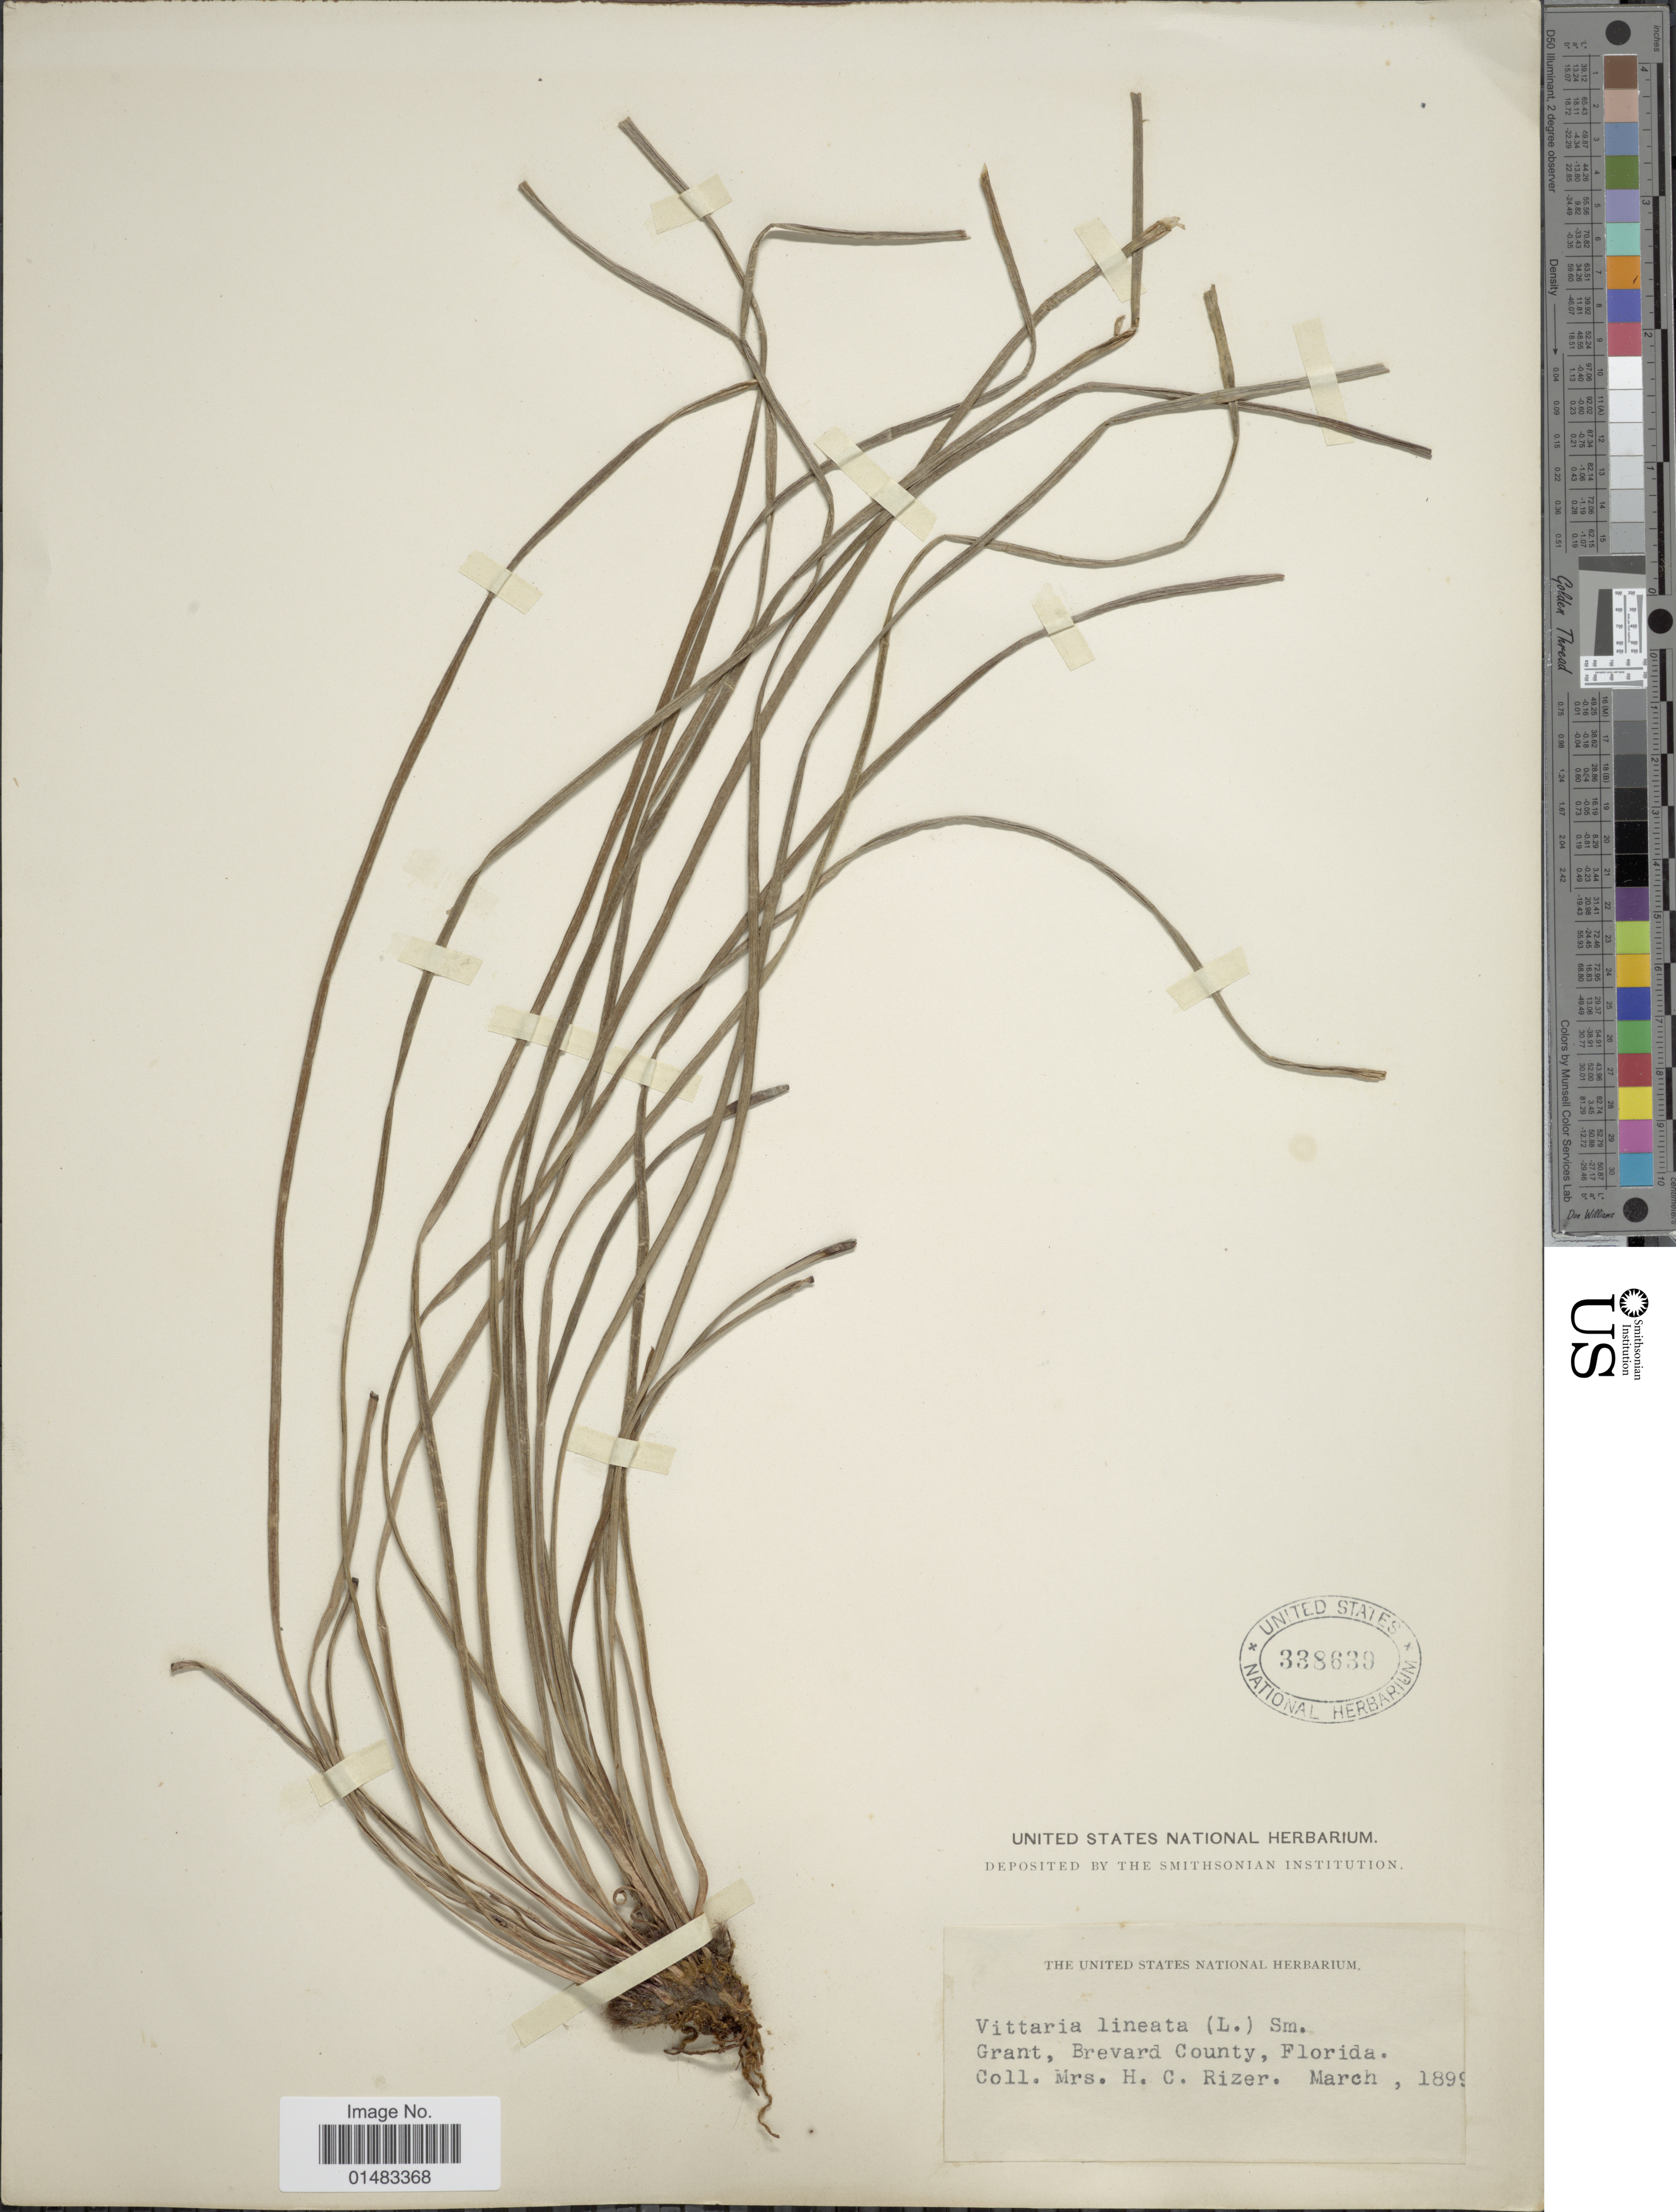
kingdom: Plantae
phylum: Tracheophyta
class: Polypodiopsida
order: Polypodiales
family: Pteridaceae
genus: Vittaria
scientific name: Vittaria lineata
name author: (L.) Sm.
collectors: H. Rizer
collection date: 1899-03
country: United States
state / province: Florida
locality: Grant, Brevard County, Florida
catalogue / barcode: US 338639